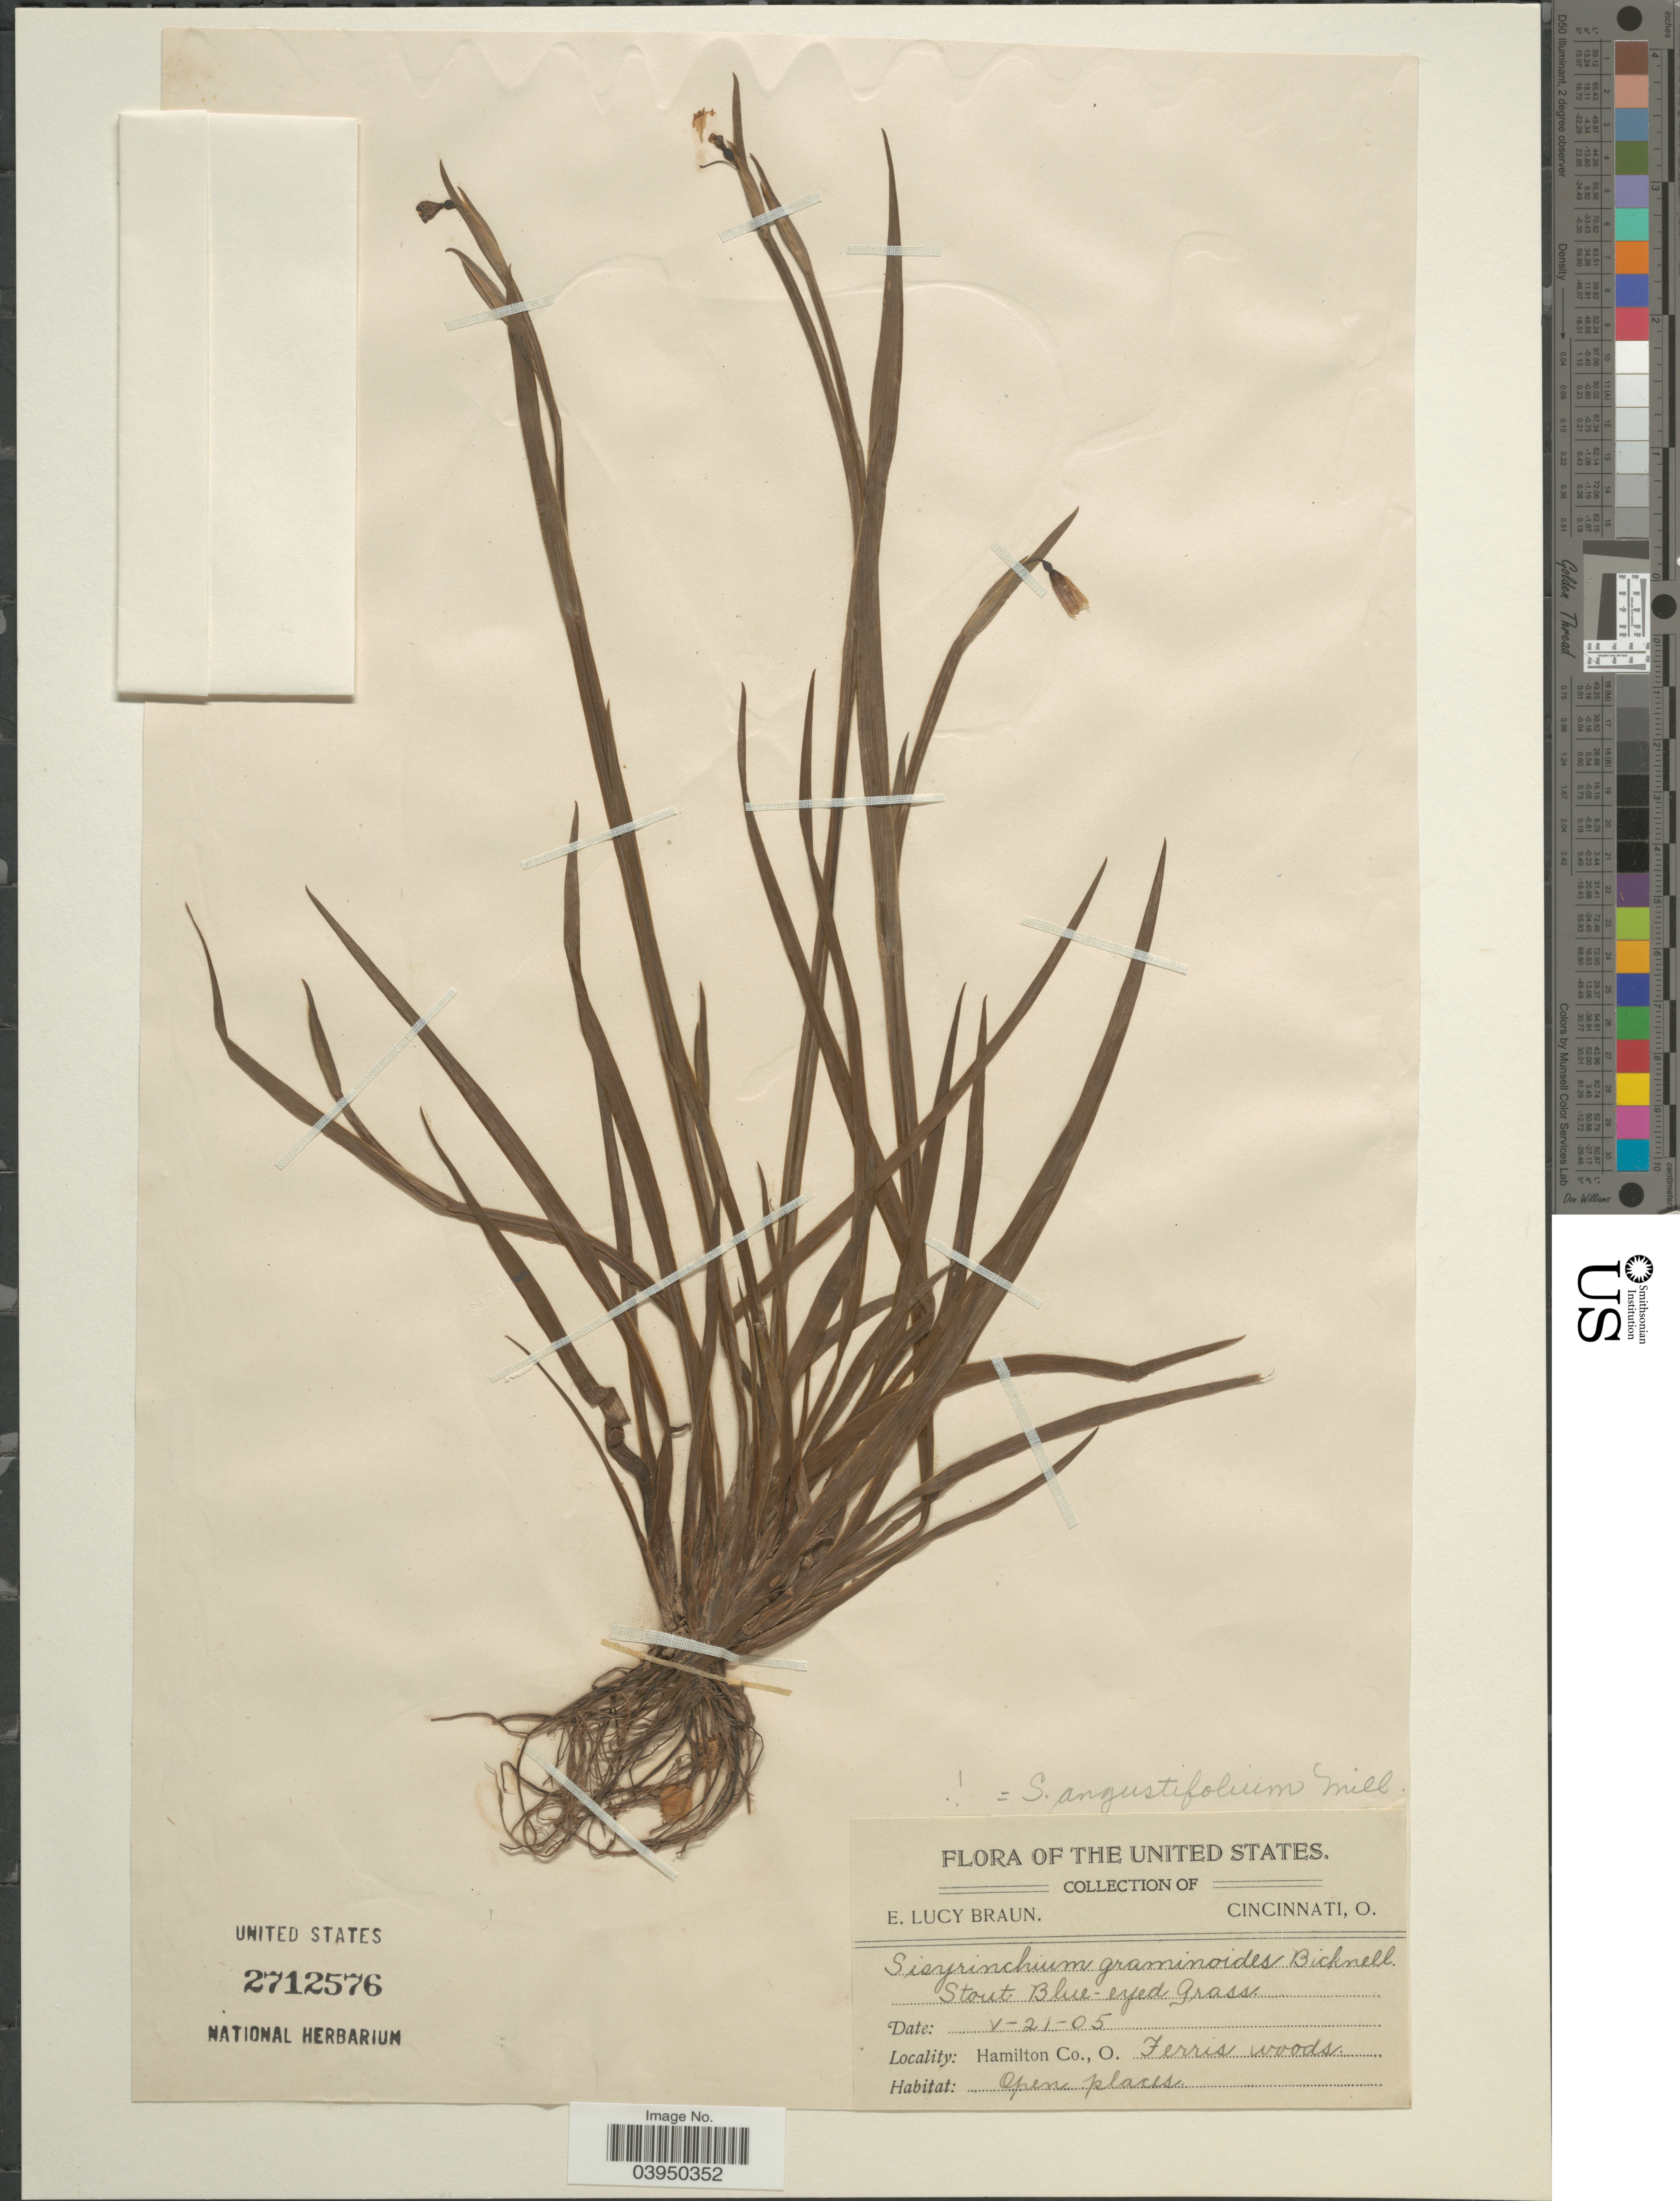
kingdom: Plantae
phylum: Tracheophyta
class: Liliopsida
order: Asparagales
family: Iridaceae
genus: Sisyrinchium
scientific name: Sisyrinchium angustifolium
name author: Mill.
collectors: E. L. Braun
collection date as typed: Transcribed d/m/y: 21/5/5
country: United States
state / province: Ohio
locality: Hamilton Co. Ferris woods.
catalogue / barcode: US 2712576